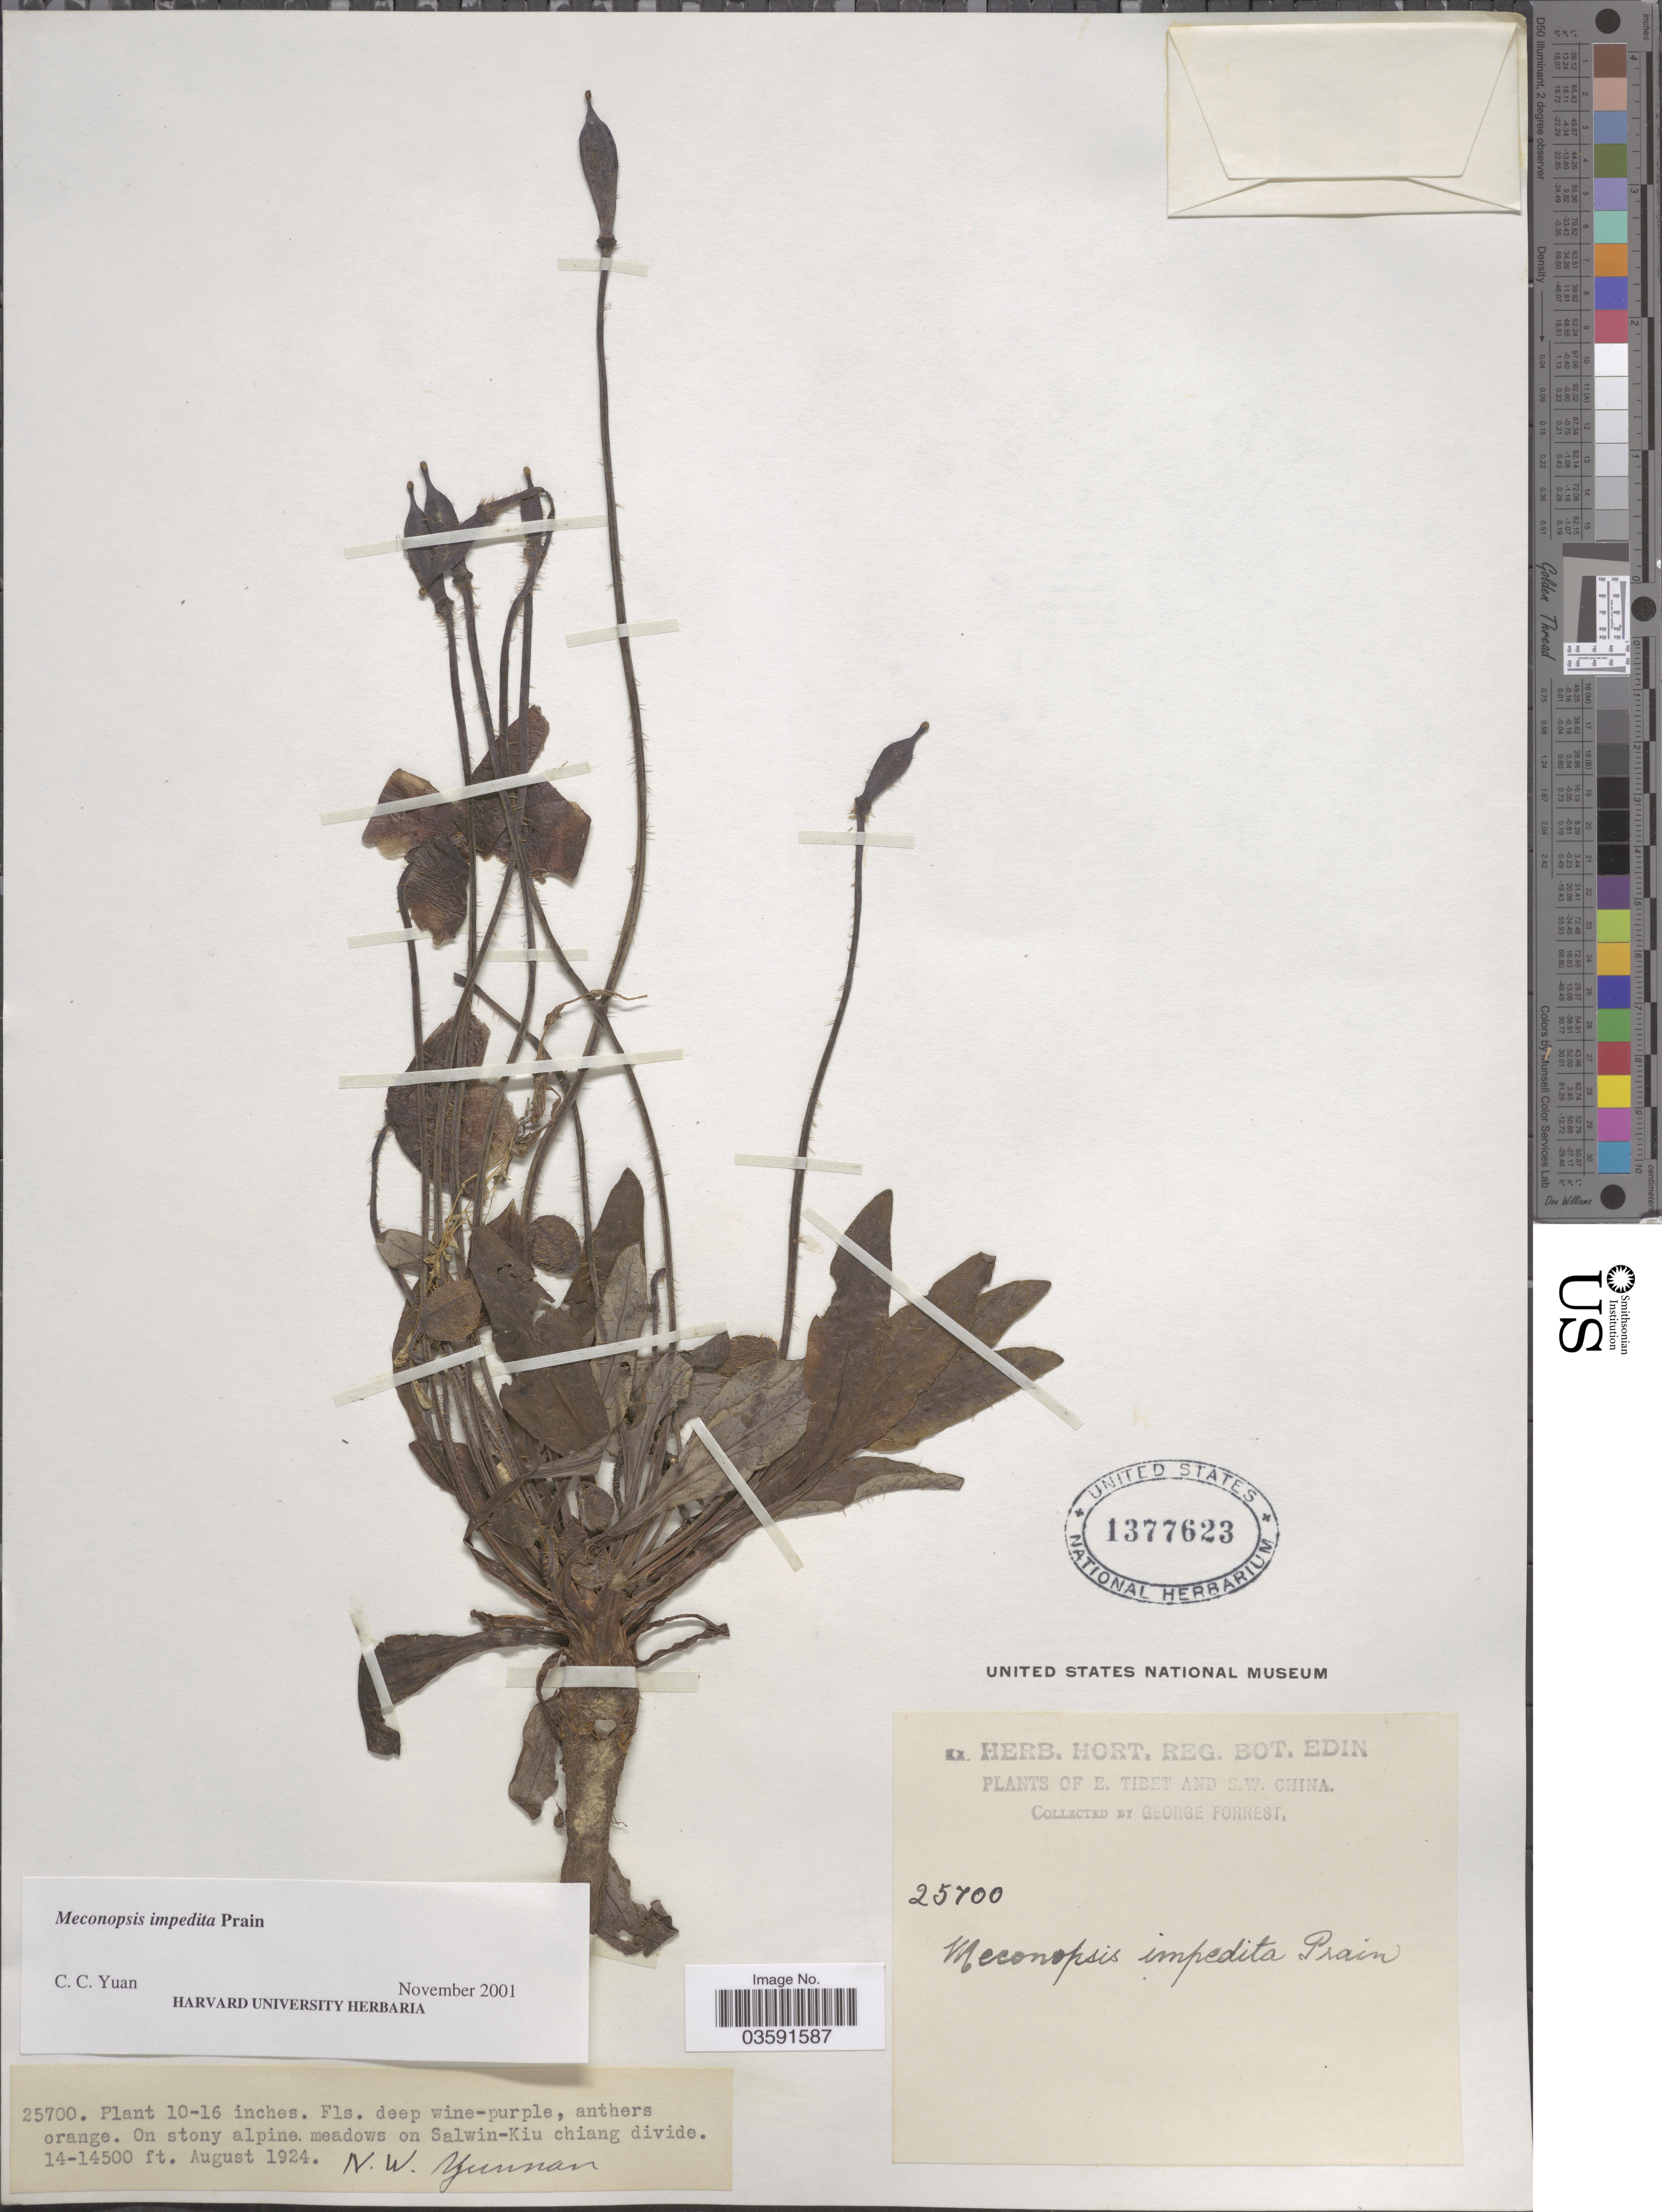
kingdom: Plantae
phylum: Tracheophyta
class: Magnoliopsida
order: Ranunculales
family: Papaveraceae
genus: Meconopsis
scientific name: Meconopsis impedita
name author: Prain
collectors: G. Forrest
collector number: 25700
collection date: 1924-08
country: China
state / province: Yunnan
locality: Meadows on Salwin-Kiu chiang divide. N.W. Yunnan. S.W. China.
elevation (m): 4267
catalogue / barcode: US 1377623